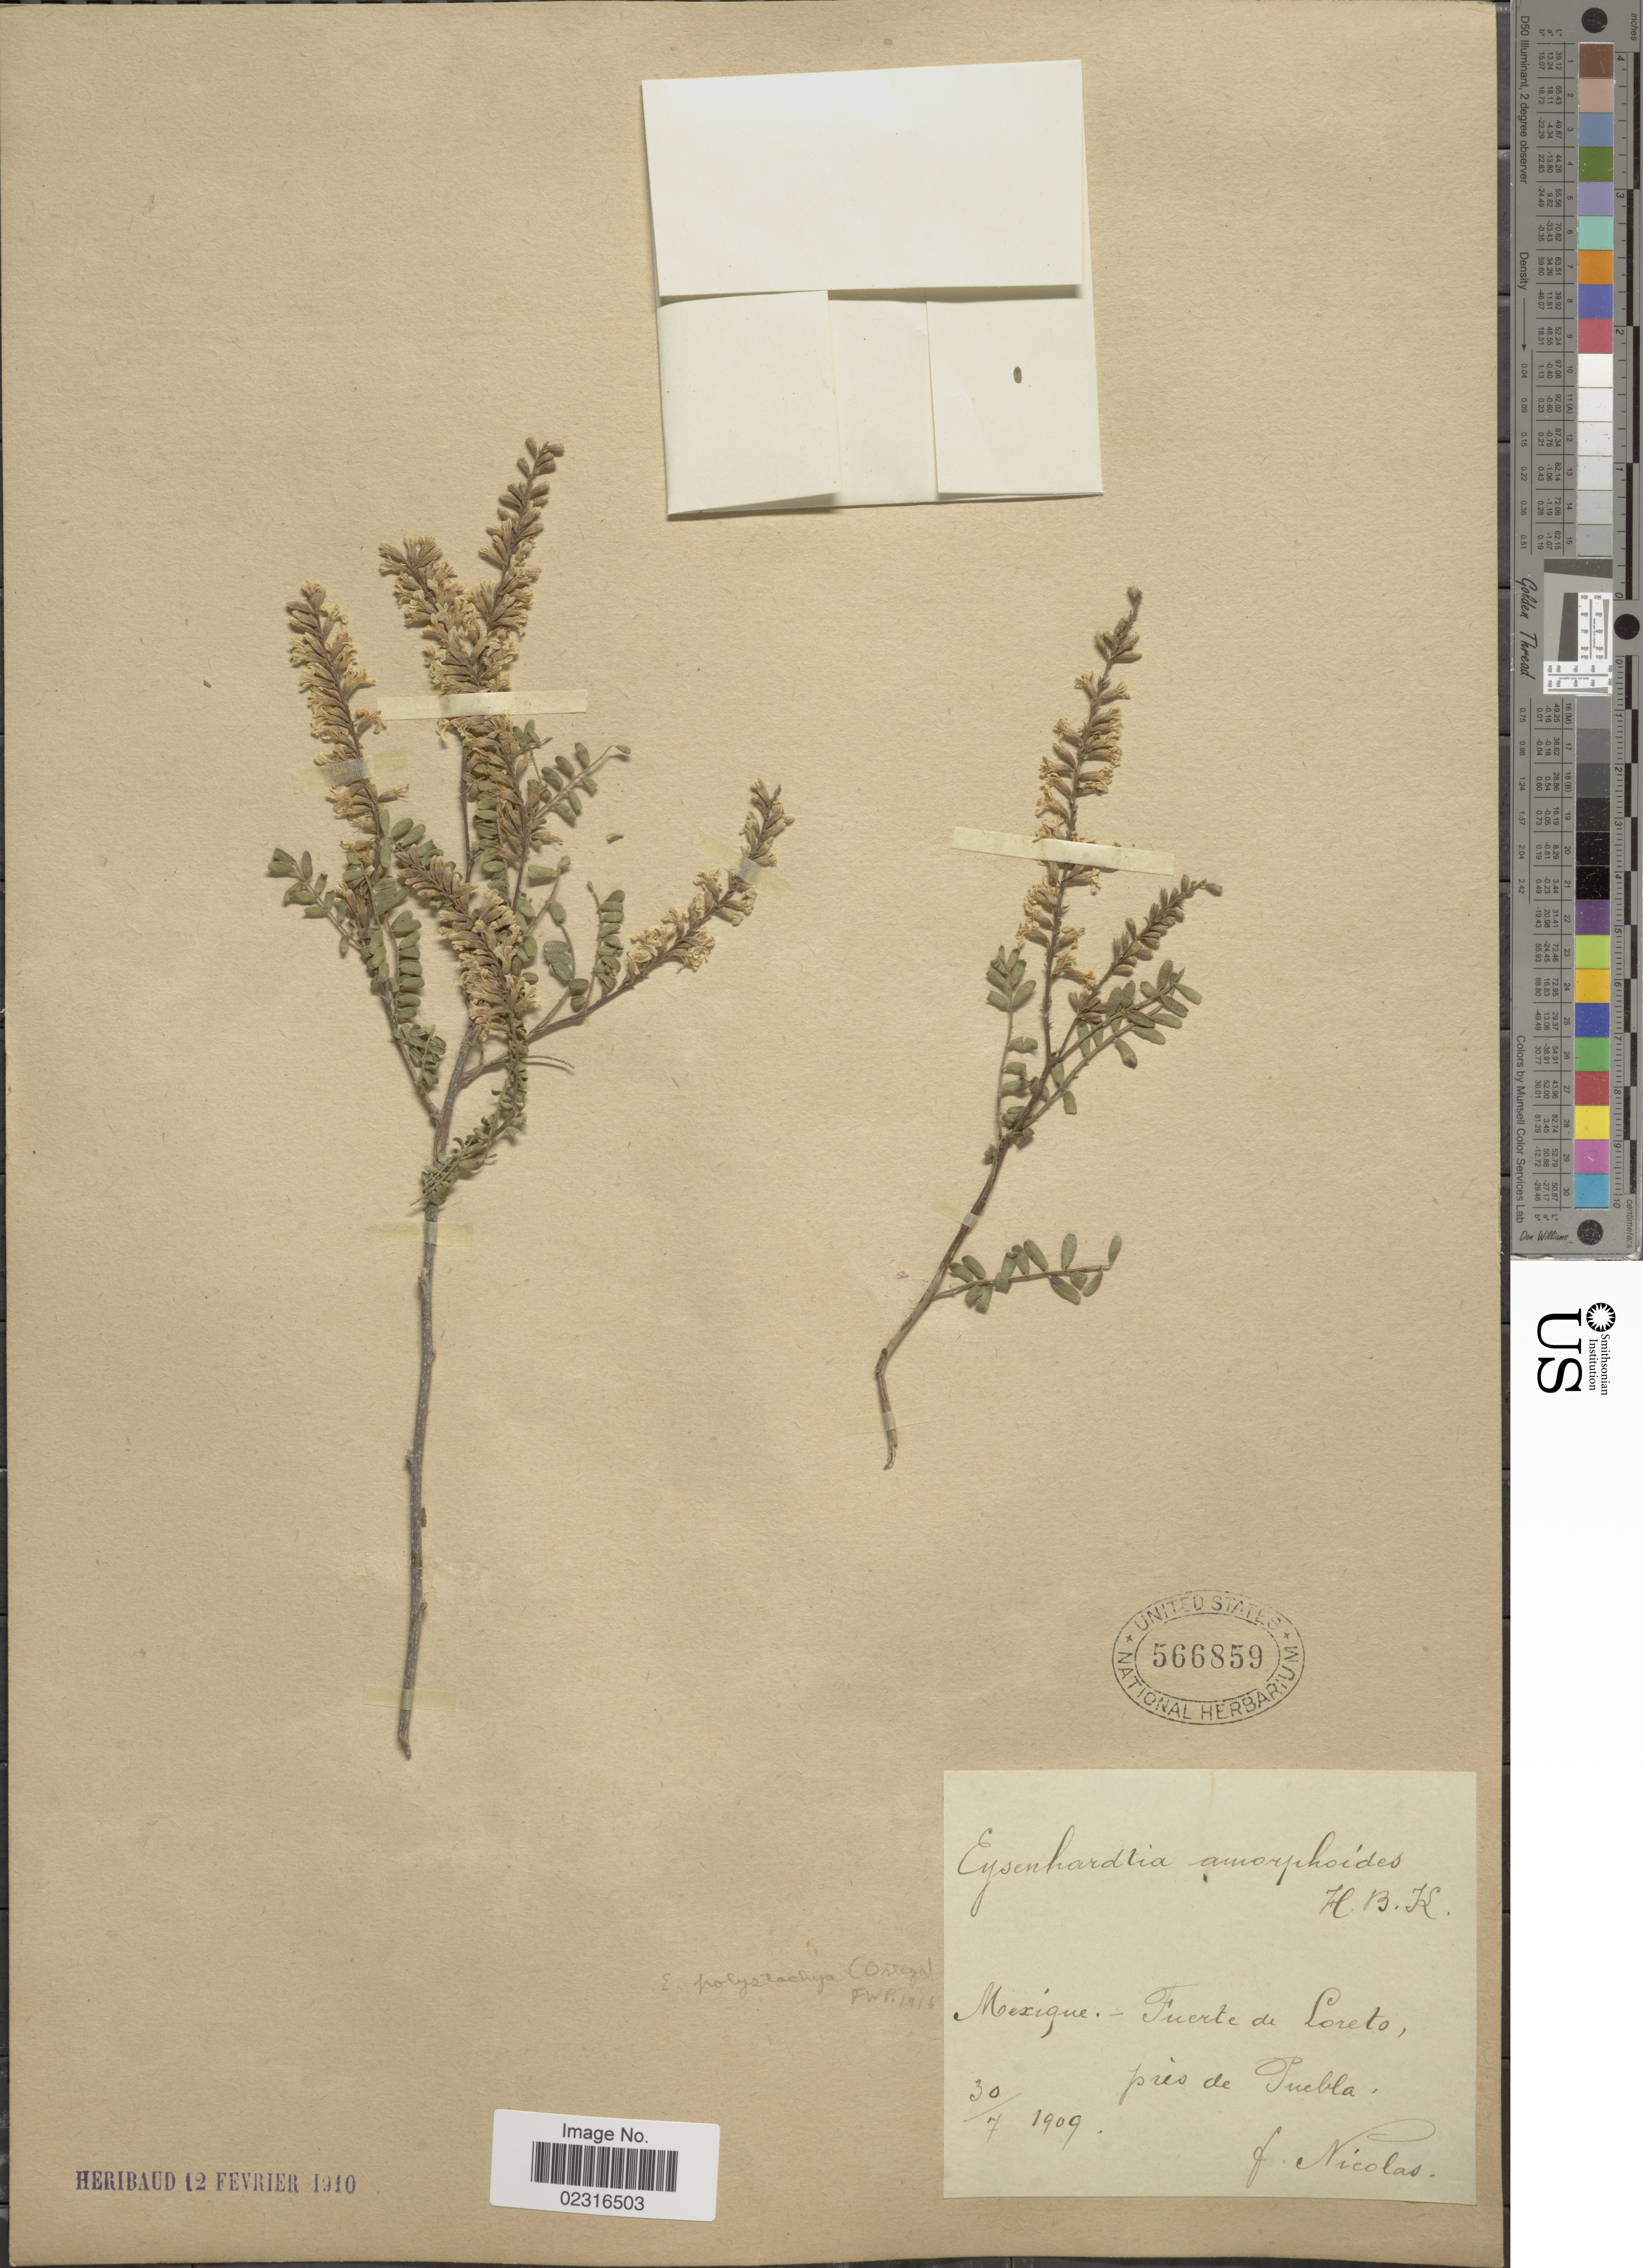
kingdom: Plantae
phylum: Tracheophyta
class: Magnoliopsida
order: Fabales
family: Fabaceae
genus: Eysenhardtia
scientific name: Eysenhardtia polystachya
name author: (Ortega) Sarg.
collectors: F. Nicolas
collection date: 1909-07-30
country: Mexico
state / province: Puebla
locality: Fuerte de Loreto, pres de Puebla.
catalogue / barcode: US 566859